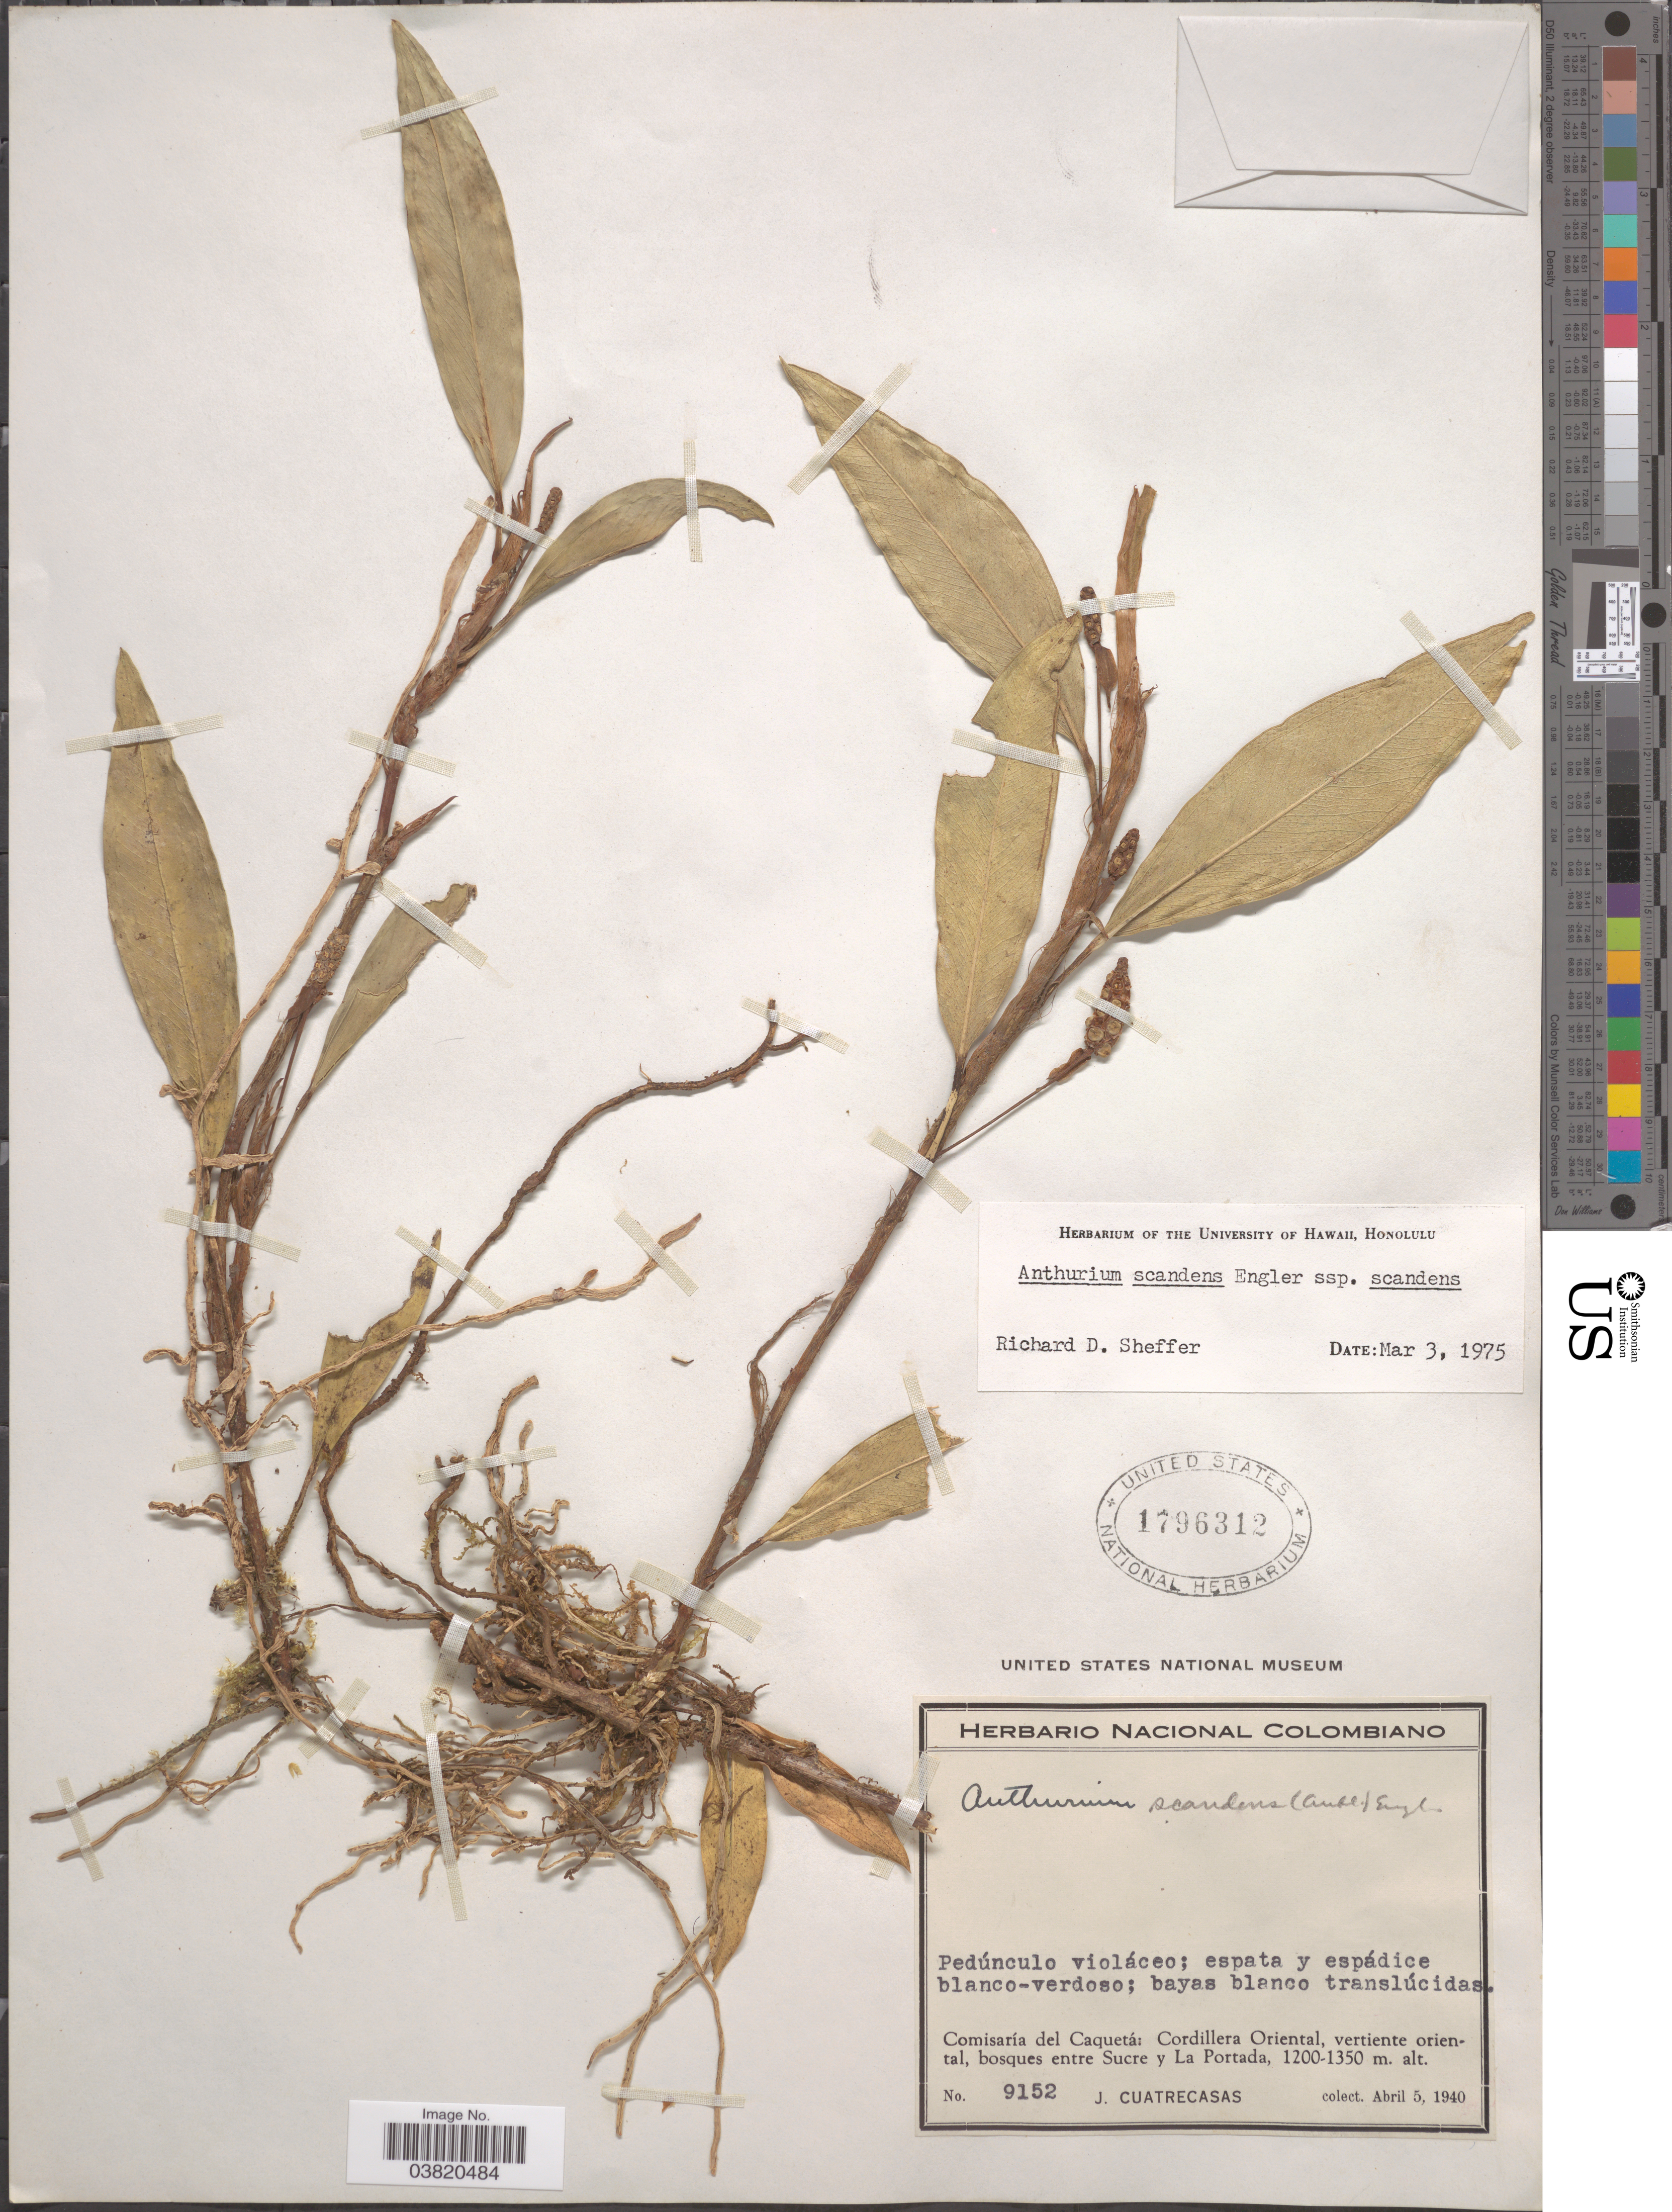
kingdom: Plantae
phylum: Tracheophyta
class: Liliopsida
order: Alismatales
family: Araceae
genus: Anthurium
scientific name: Anthurium scandens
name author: (Aubl.) Engl.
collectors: J. Cuatrecasas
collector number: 9152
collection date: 1940-04-05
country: Colombia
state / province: Caquetá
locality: Comisaría del Caquetá: Cordillera Oriental, vertiente oriental, bosques entre Sucre y La Portada.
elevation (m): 1200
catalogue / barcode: US 1796312